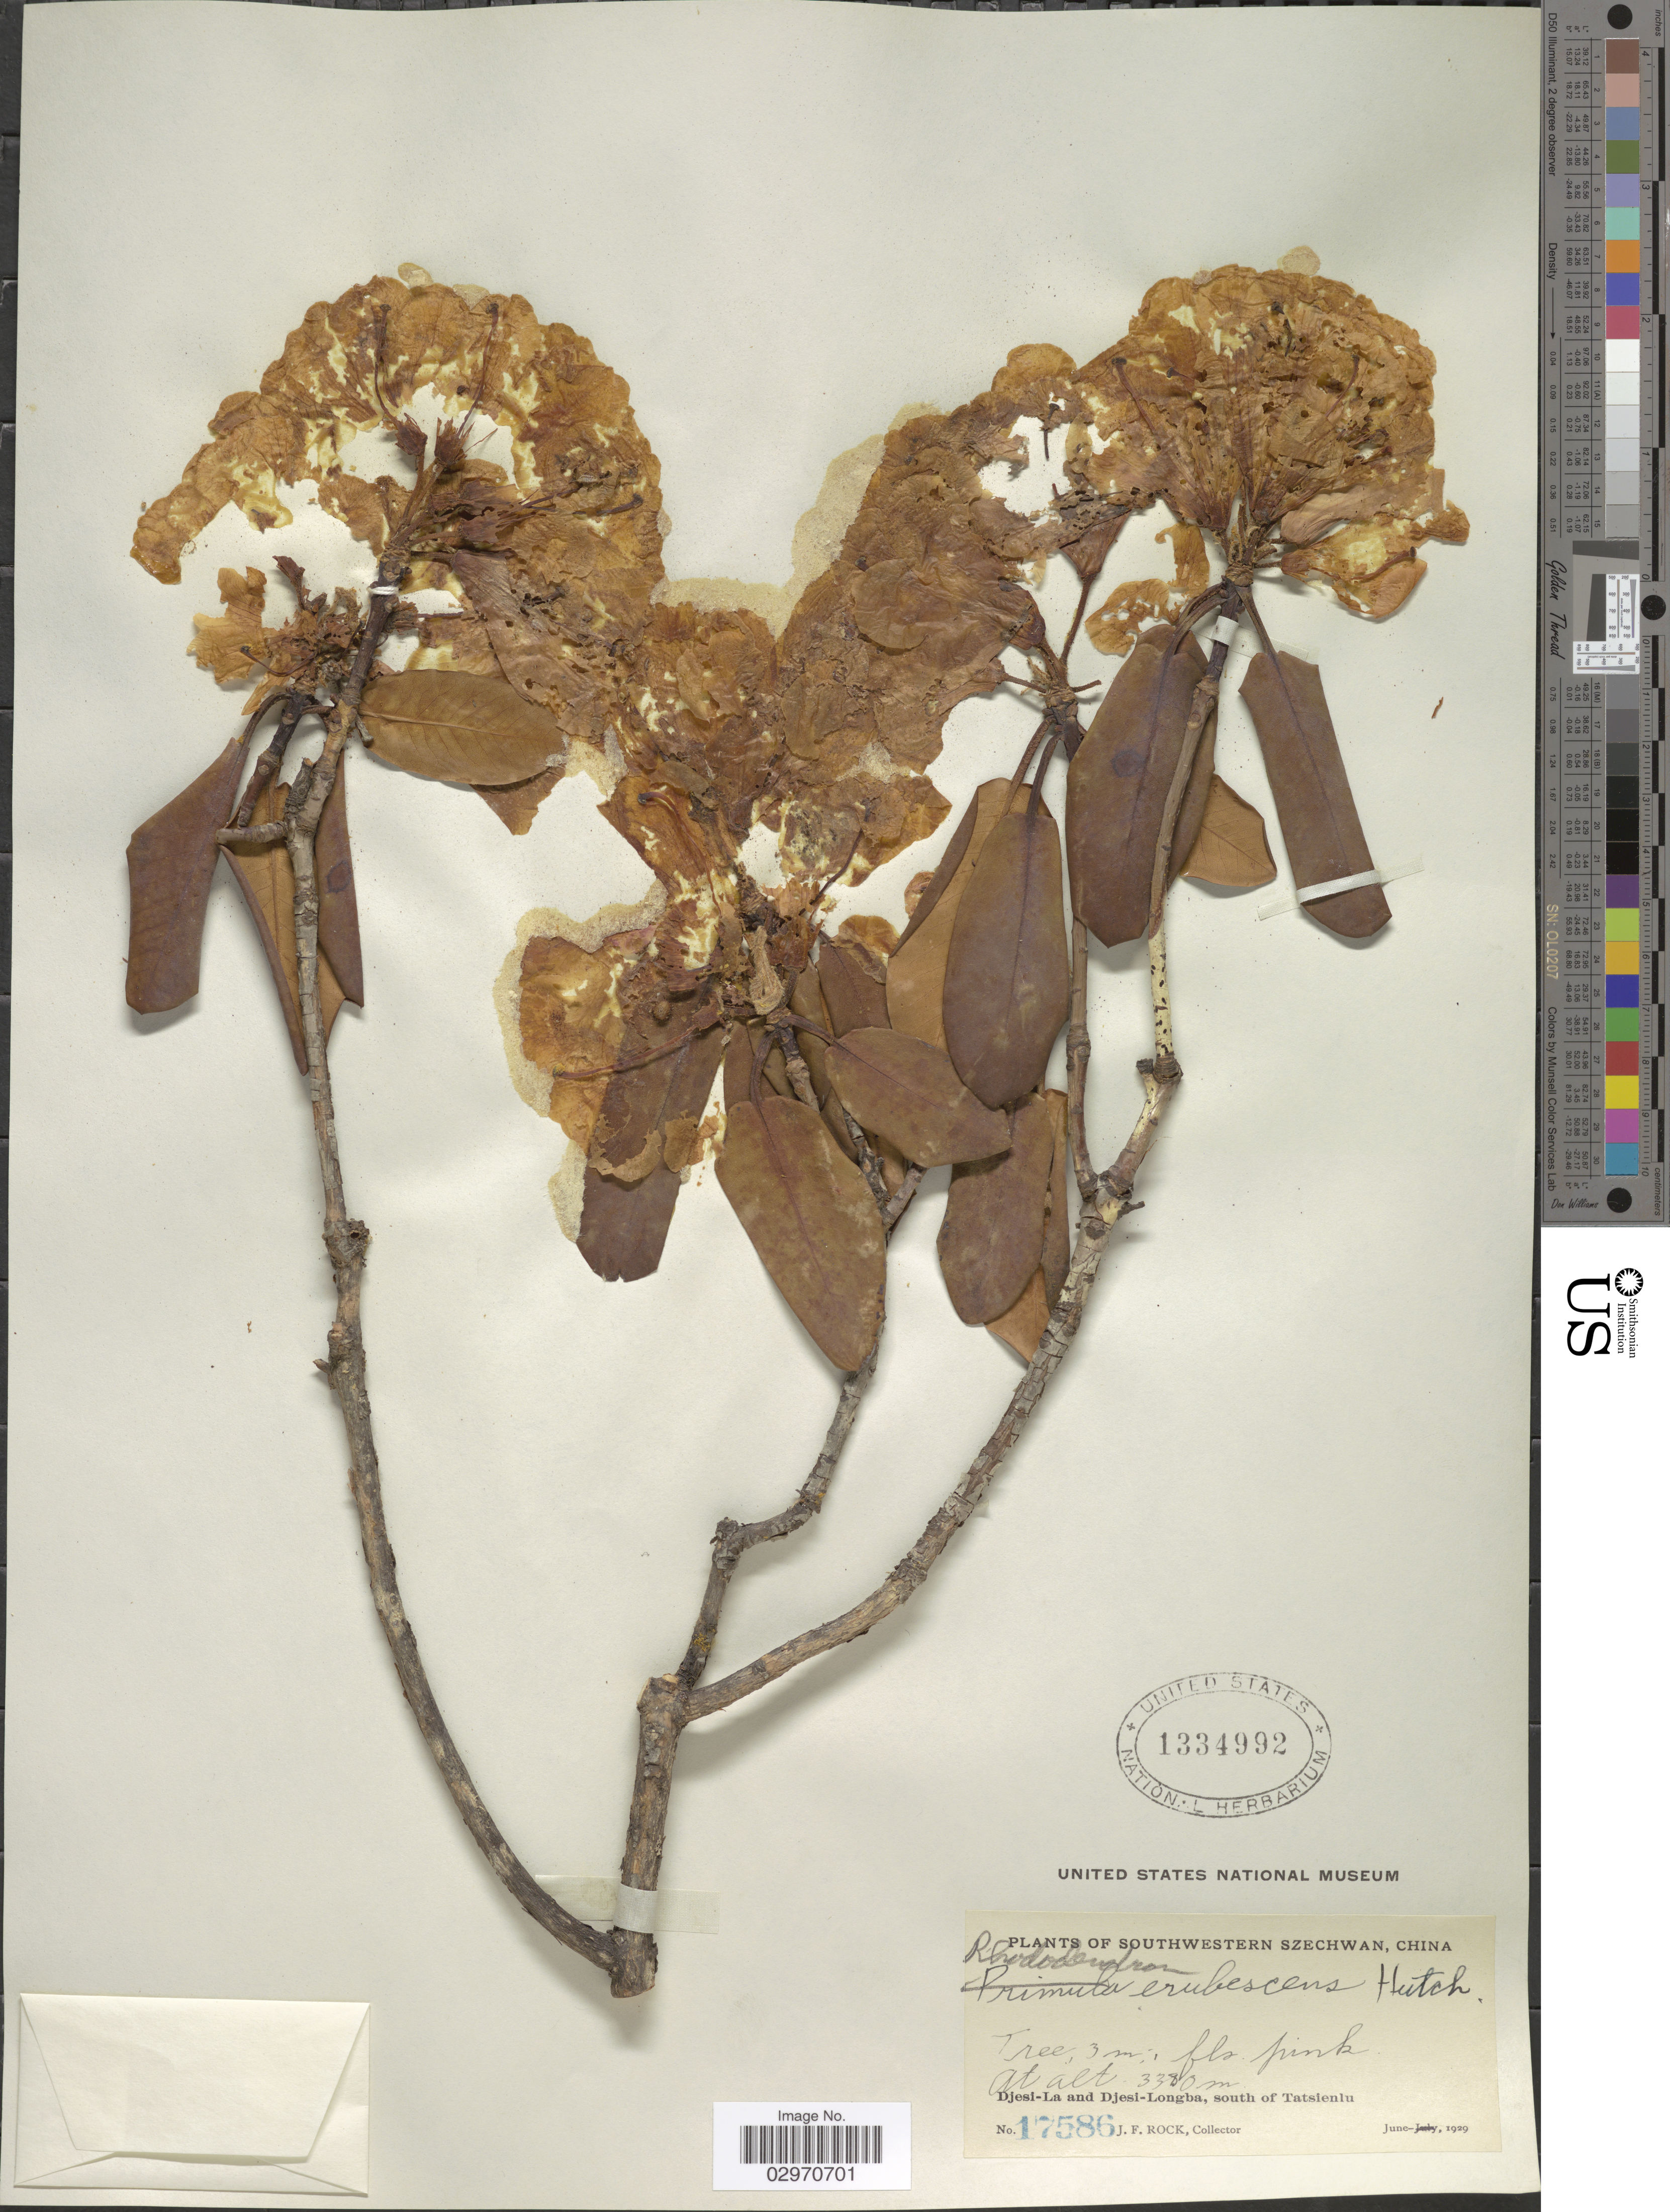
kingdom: Plantae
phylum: Tracheophyta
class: Magnoliopsida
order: Ericales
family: Ericaceae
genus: Rhododendron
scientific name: Rhododendron erubescens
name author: Hutch.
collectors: J. Rock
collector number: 17586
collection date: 1929-06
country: China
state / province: Sichuan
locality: Southwestern Szechwan. Djesi-La and Djesi-Longba, south of Tatsienlu.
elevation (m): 3380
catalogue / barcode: US 1334992